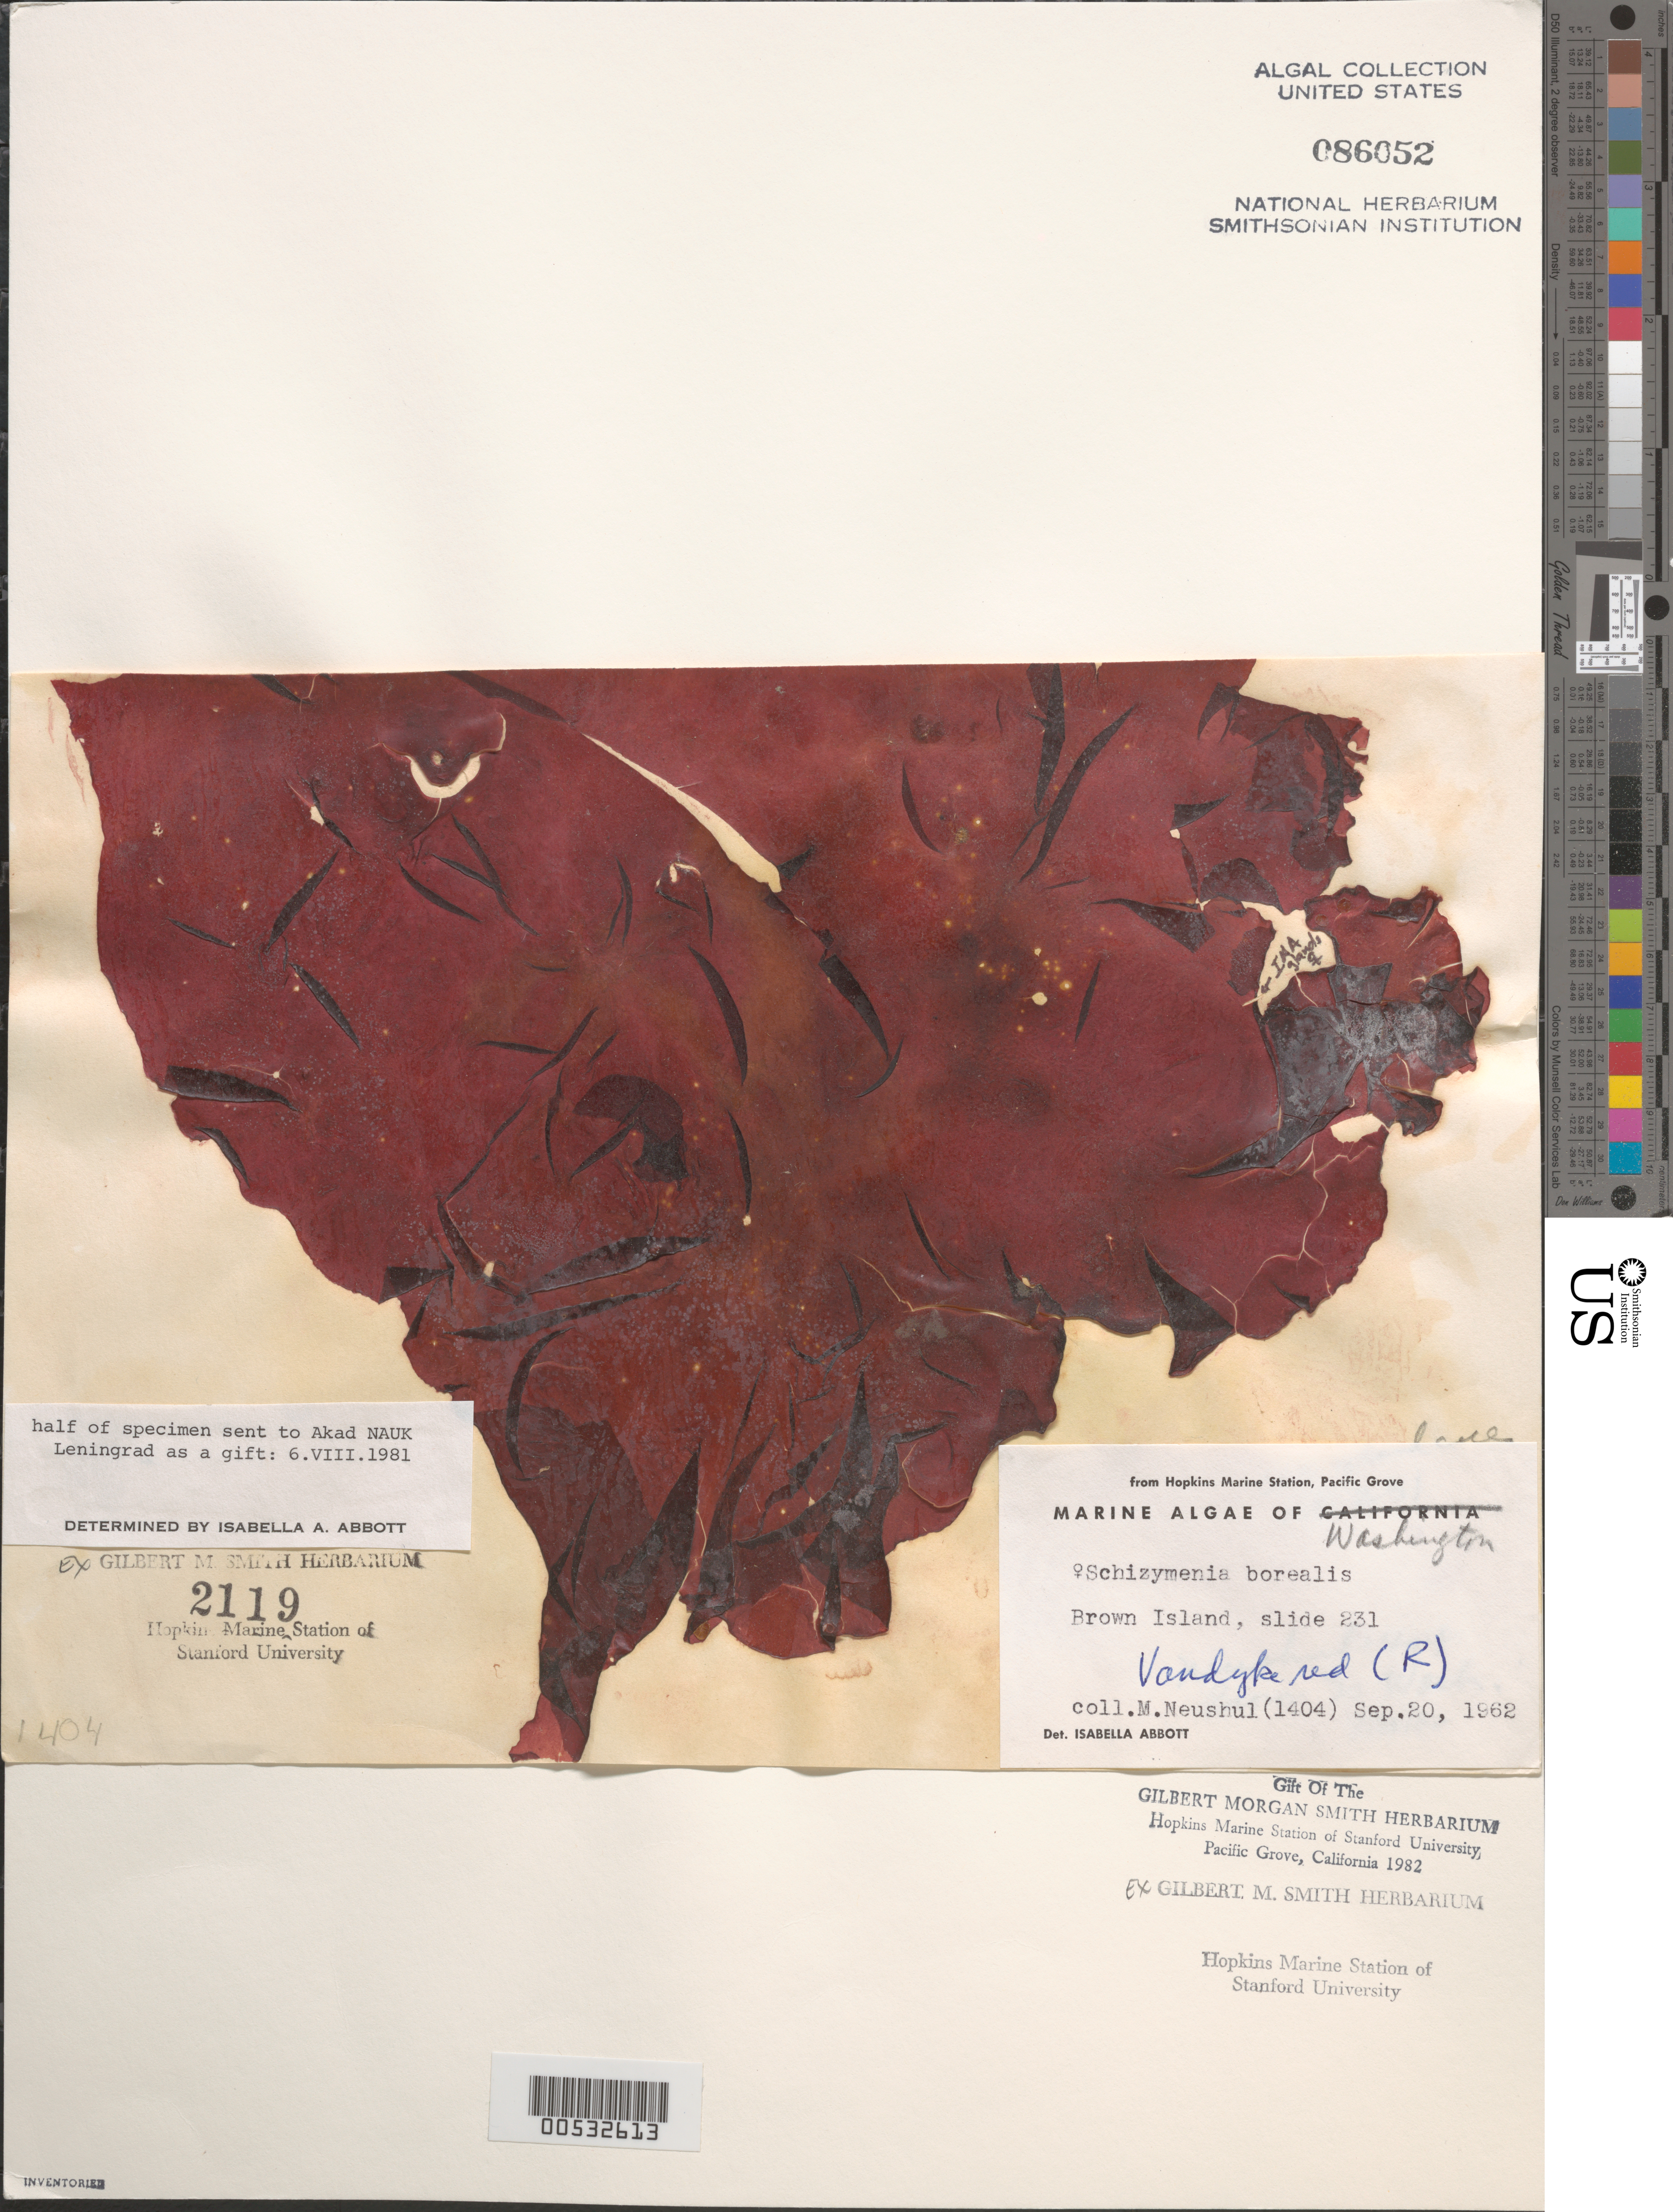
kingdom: Plantae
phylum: Rhodophyta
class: Florideophyceae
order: Gigartinales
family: Dumontiaceae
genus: Neodilsea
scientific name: Neodilsea borealis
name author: (I.A. Abbott) S.C. Lindstrom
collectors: M. Neushul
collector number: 1404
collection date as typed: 20 Sep 1962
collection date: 1962-09-20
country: United States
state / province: Washington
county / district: San Juan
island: Brown Island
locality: Off of San Juan ISland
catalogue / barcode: US 86052